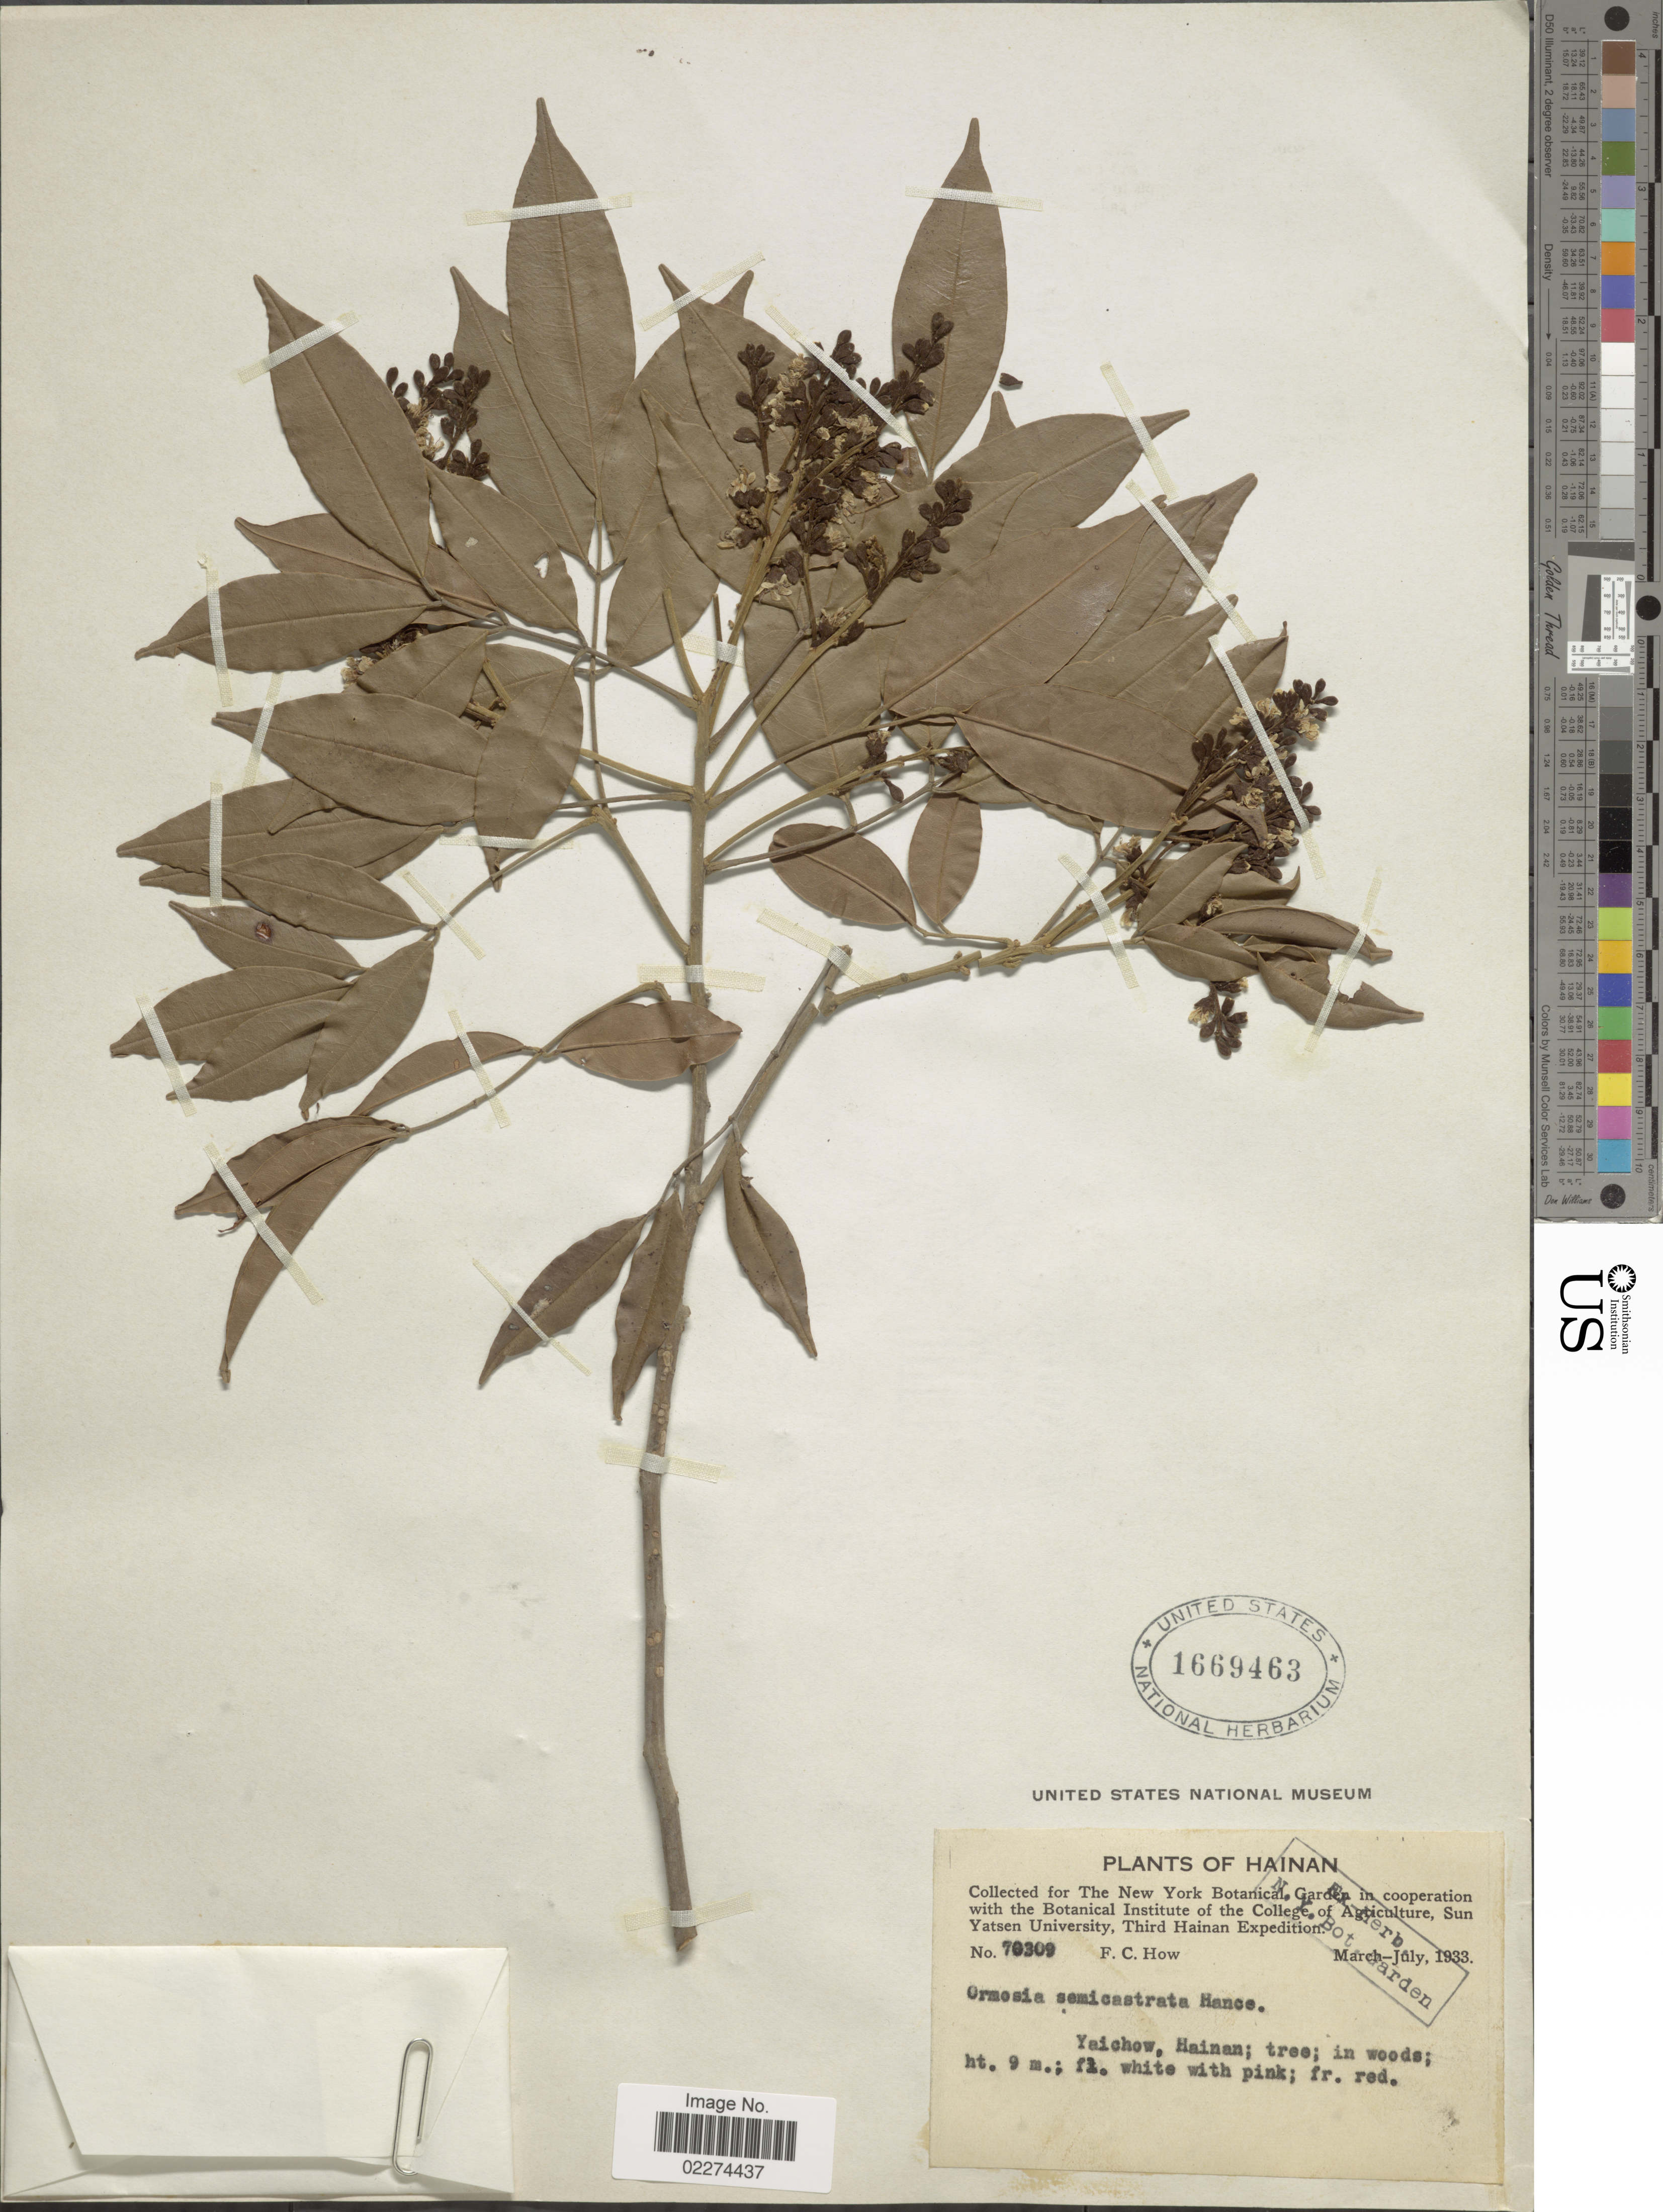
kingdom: Plantae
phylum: Tracheophyta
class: Magnoliopsida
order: Fabales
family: Fabaceae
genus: Ormosia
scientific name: Ormosia semicastrata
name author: Hance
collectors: F. C. How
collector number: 70309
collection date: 1933-03/1933-07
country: China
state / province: Hainan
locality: Hainan, Yaichow Hainan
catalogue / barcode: US 1669463